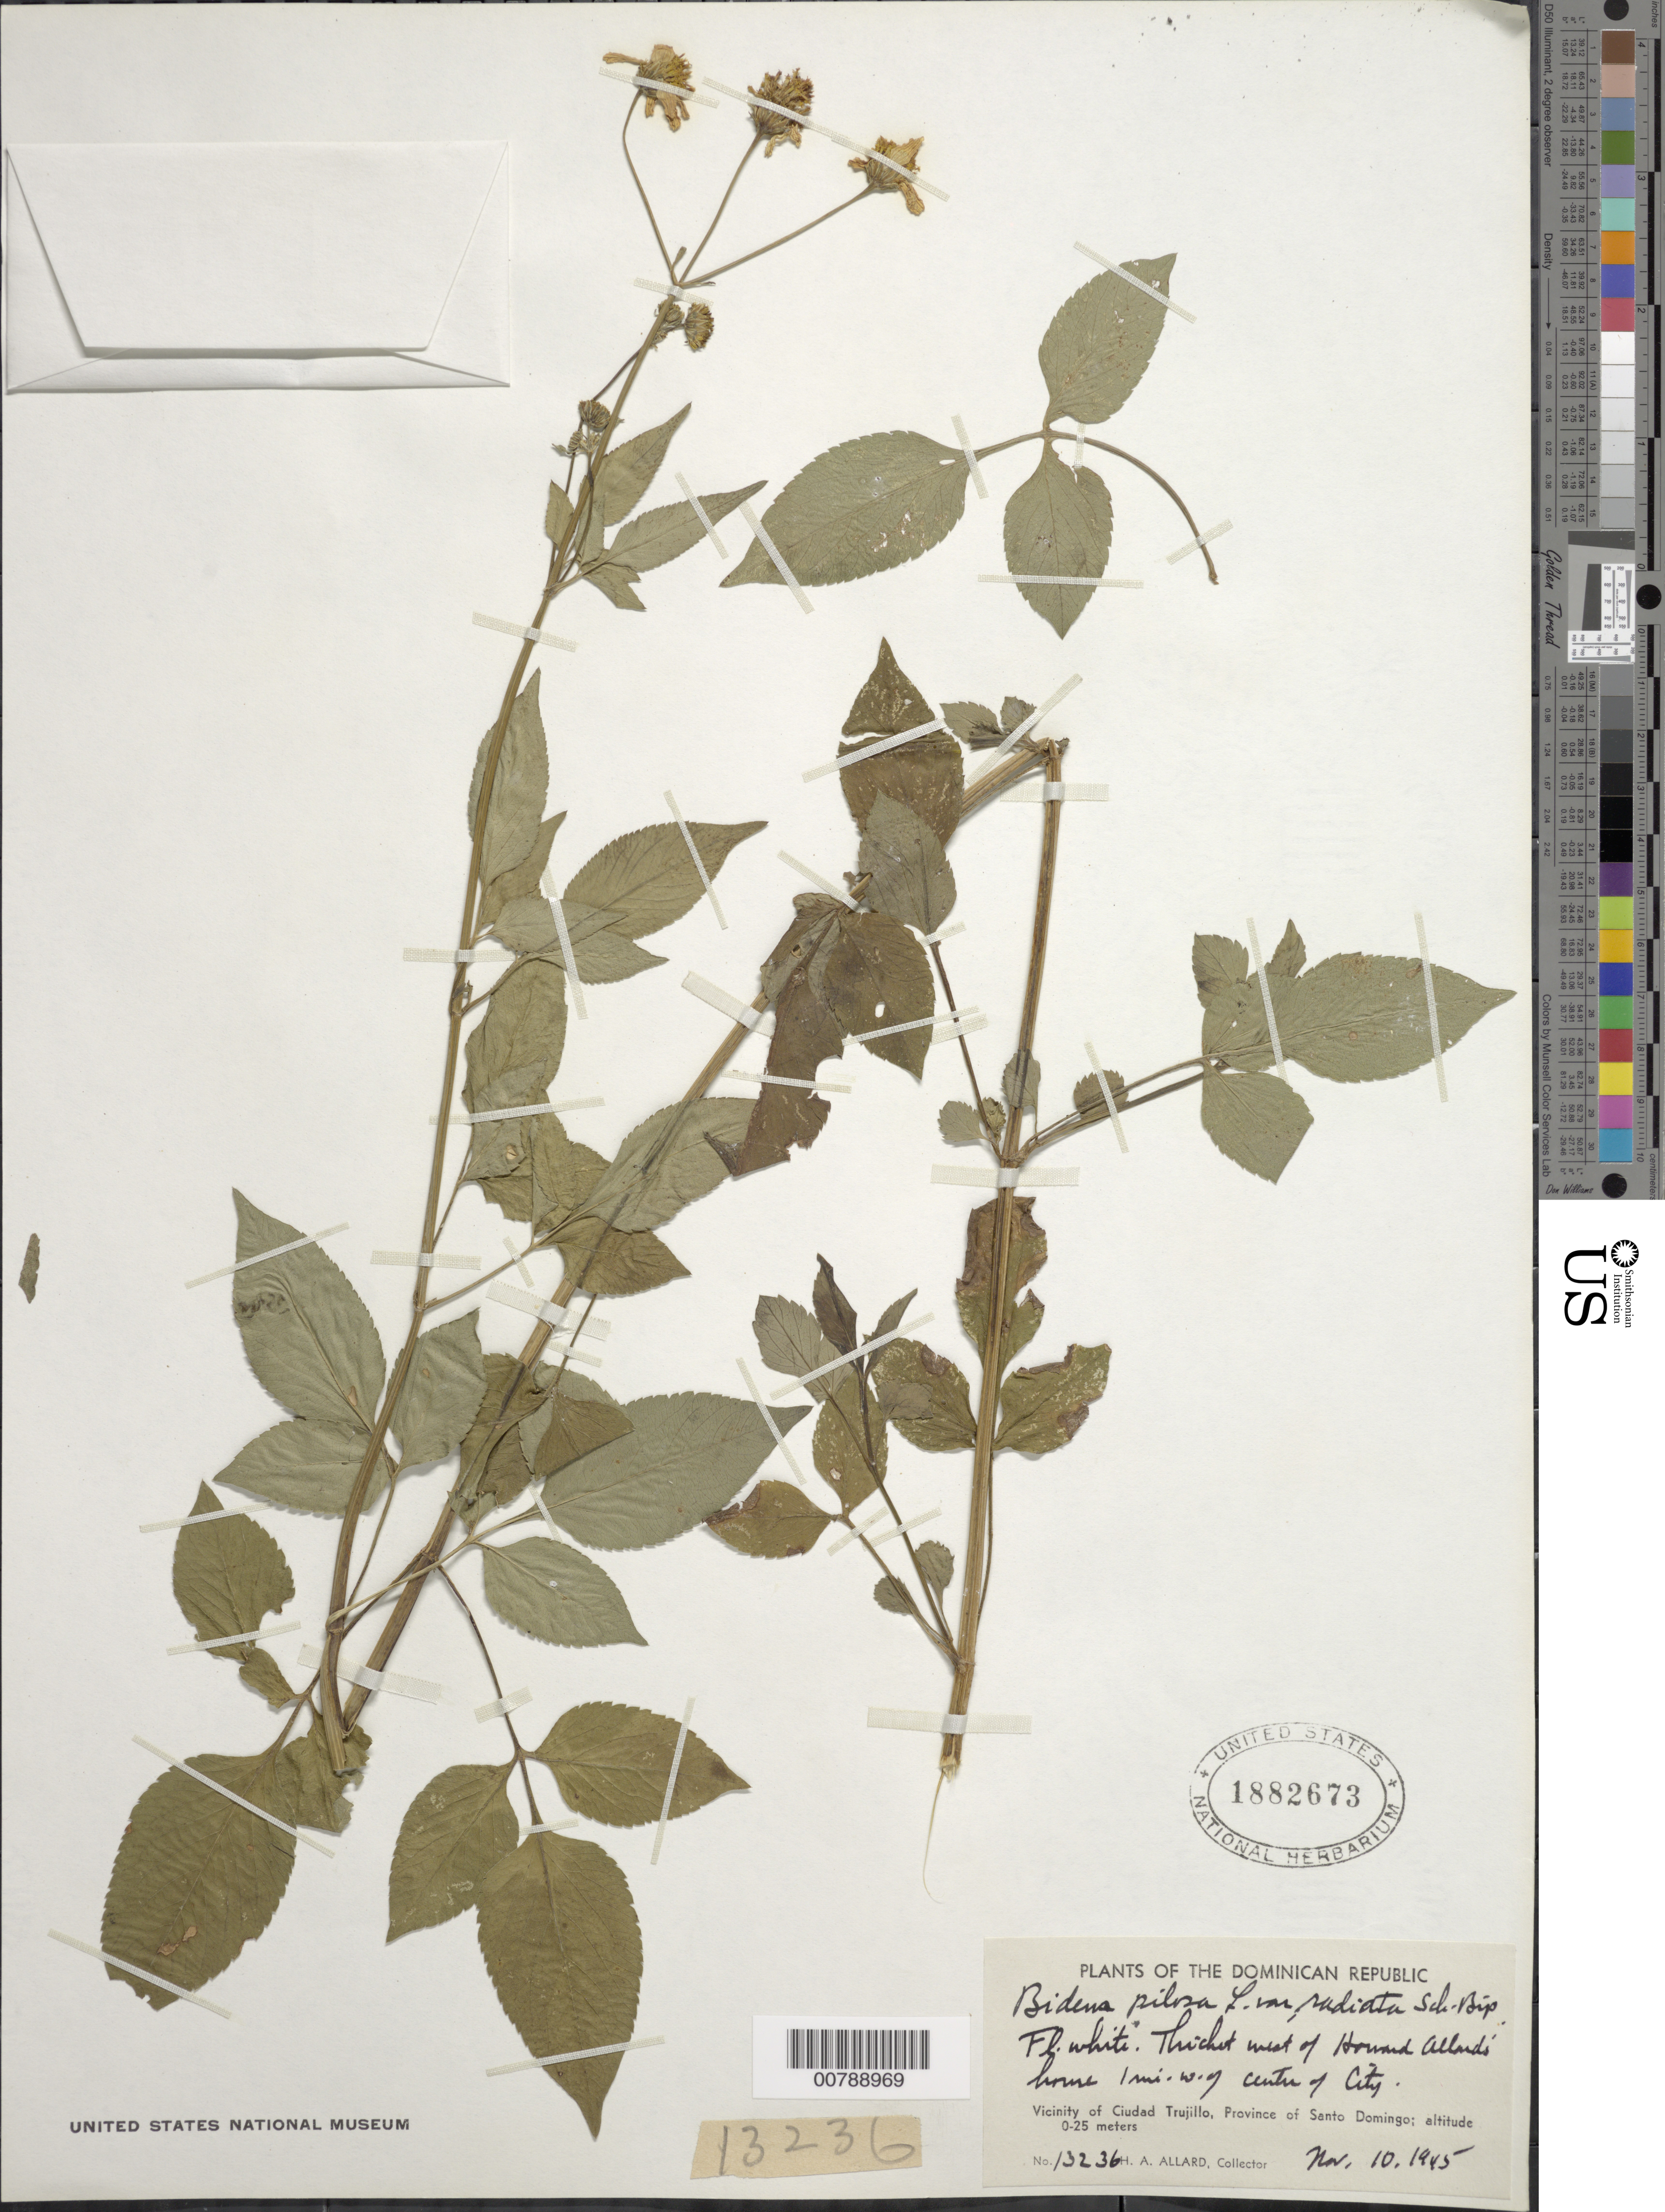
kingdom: Plantae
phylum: Tracheophyta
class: Magnoliopsida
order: Asterales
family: Asteraceae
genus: Bidens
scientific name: Bidens alba var. radiata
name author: (Sch. Bip.) R.E. Ballard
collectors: H. A. Allard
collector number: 13236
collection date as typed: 10 Nov 1945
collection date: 1945-11-10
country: Dominican Republic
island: Hispaniola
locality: Vicinity of Ciudad Trujillo, Province of Santo Domingo. Thicket west of Howard Allan's home, 1 mi W of center of city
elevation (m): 0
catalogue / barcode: US 1882673